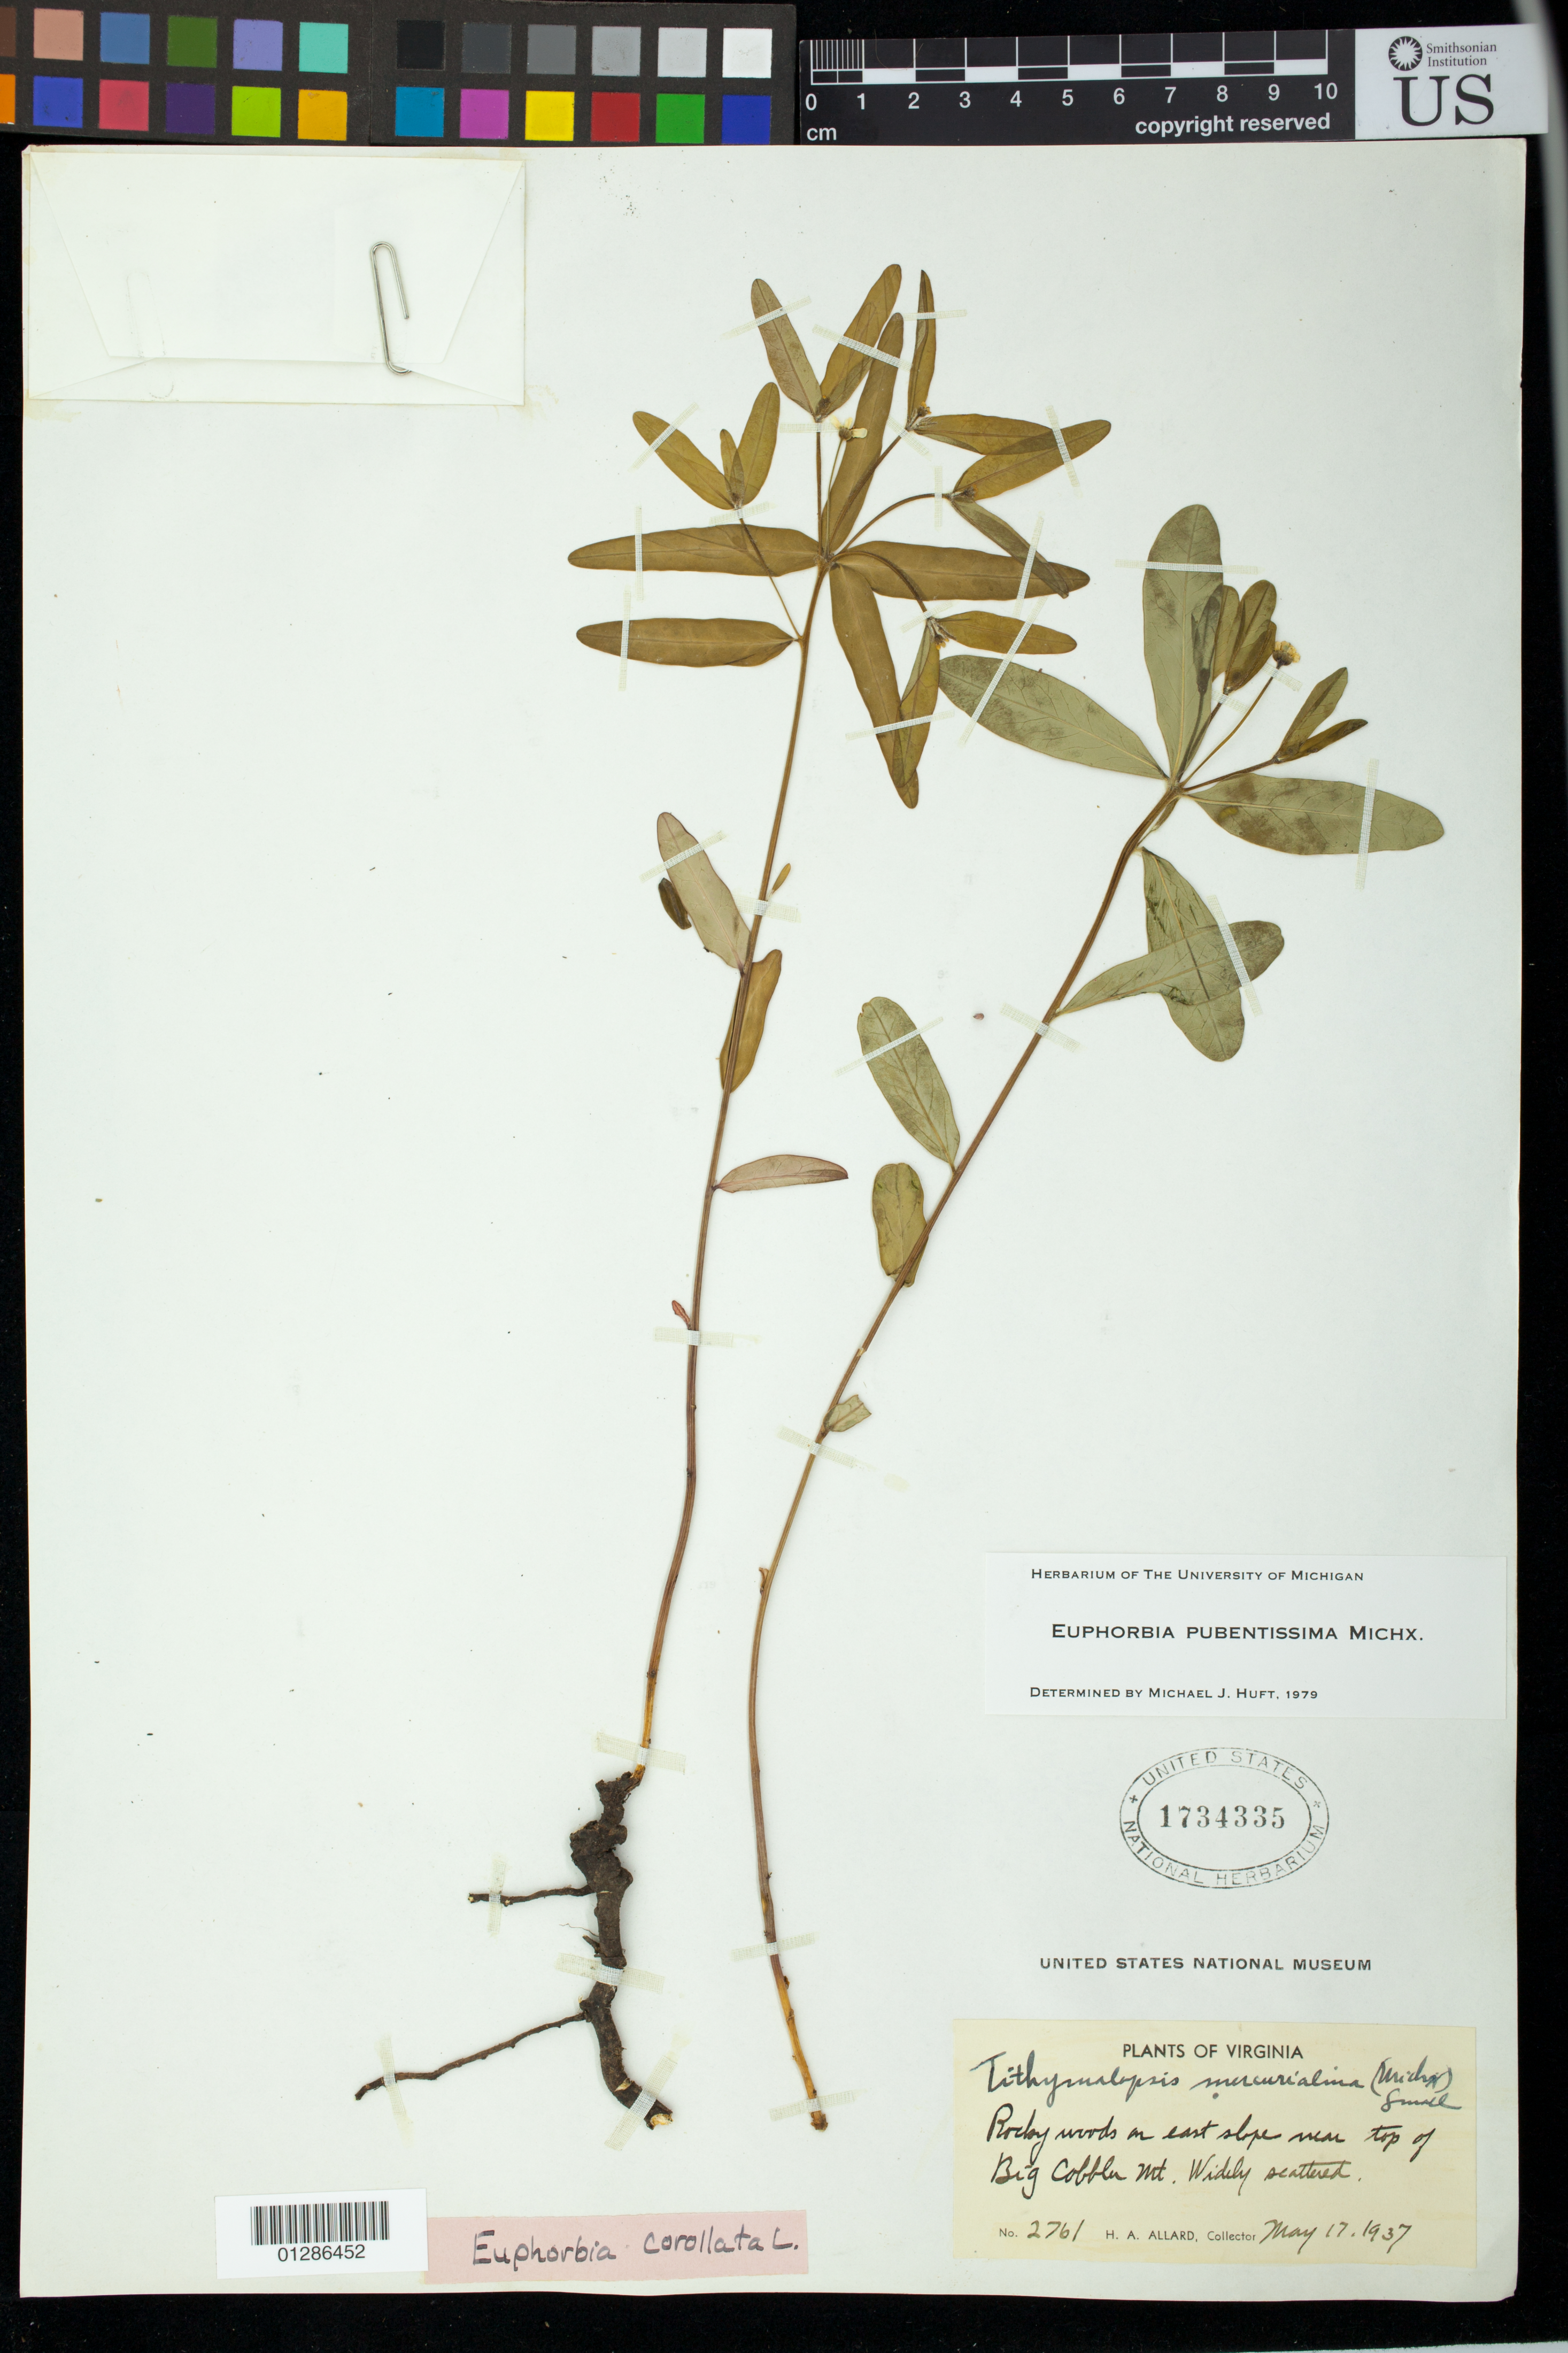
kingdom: Plantae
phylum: Tracheophyta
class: Magnoliopsida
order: Malpighiales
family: Euphorbiaceae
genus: Euphorbia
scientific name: Euphorbia pubentissima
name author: Michx.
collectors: H. A. Allard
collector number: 2761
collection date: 1937-05-17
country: United States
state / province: Virginia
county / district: Bath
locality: on east slope near top of Big Cobble Mt.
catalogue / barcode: US 1734335